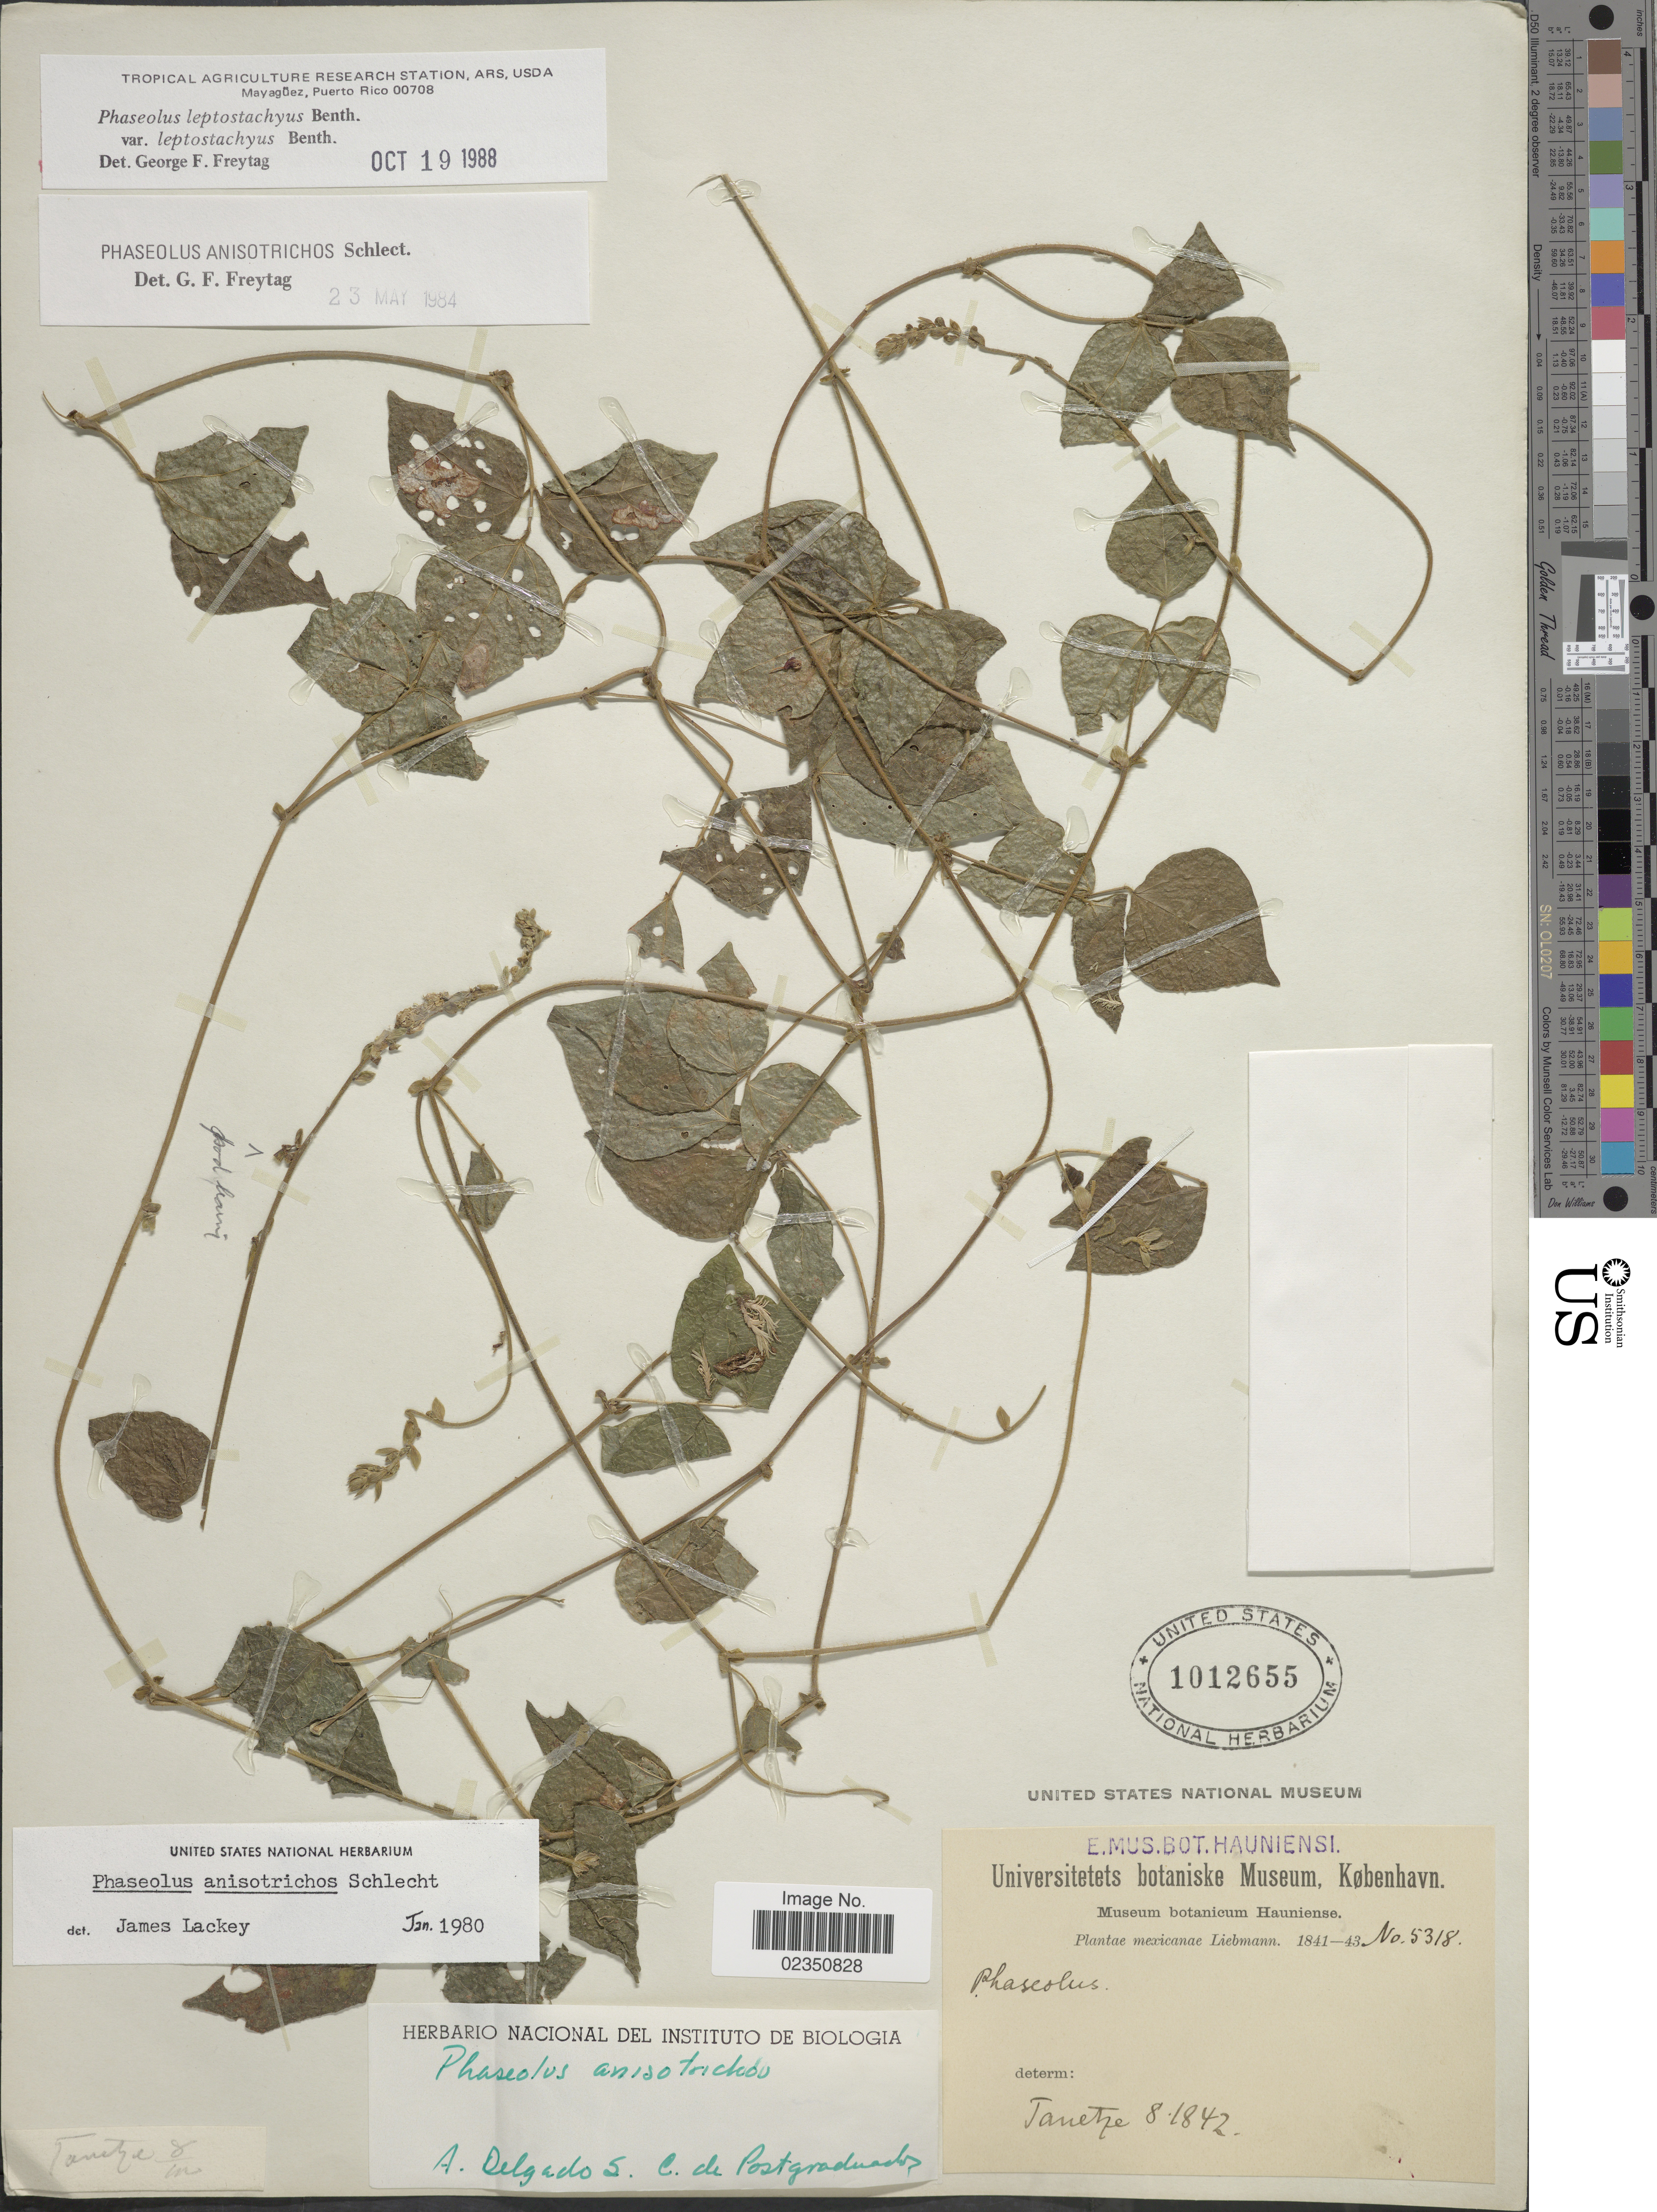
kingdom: Plantae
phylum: Tracheophyta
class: Magnoliopsida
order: Fabales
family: Fabaceae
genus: Phaseolus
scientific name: Phaseolus leptostachyus var. leptostachyus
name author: Benth.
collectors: ex herb. Liebmann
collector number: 5318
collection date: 1841/1843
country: Mexico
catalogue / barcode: US 1012655